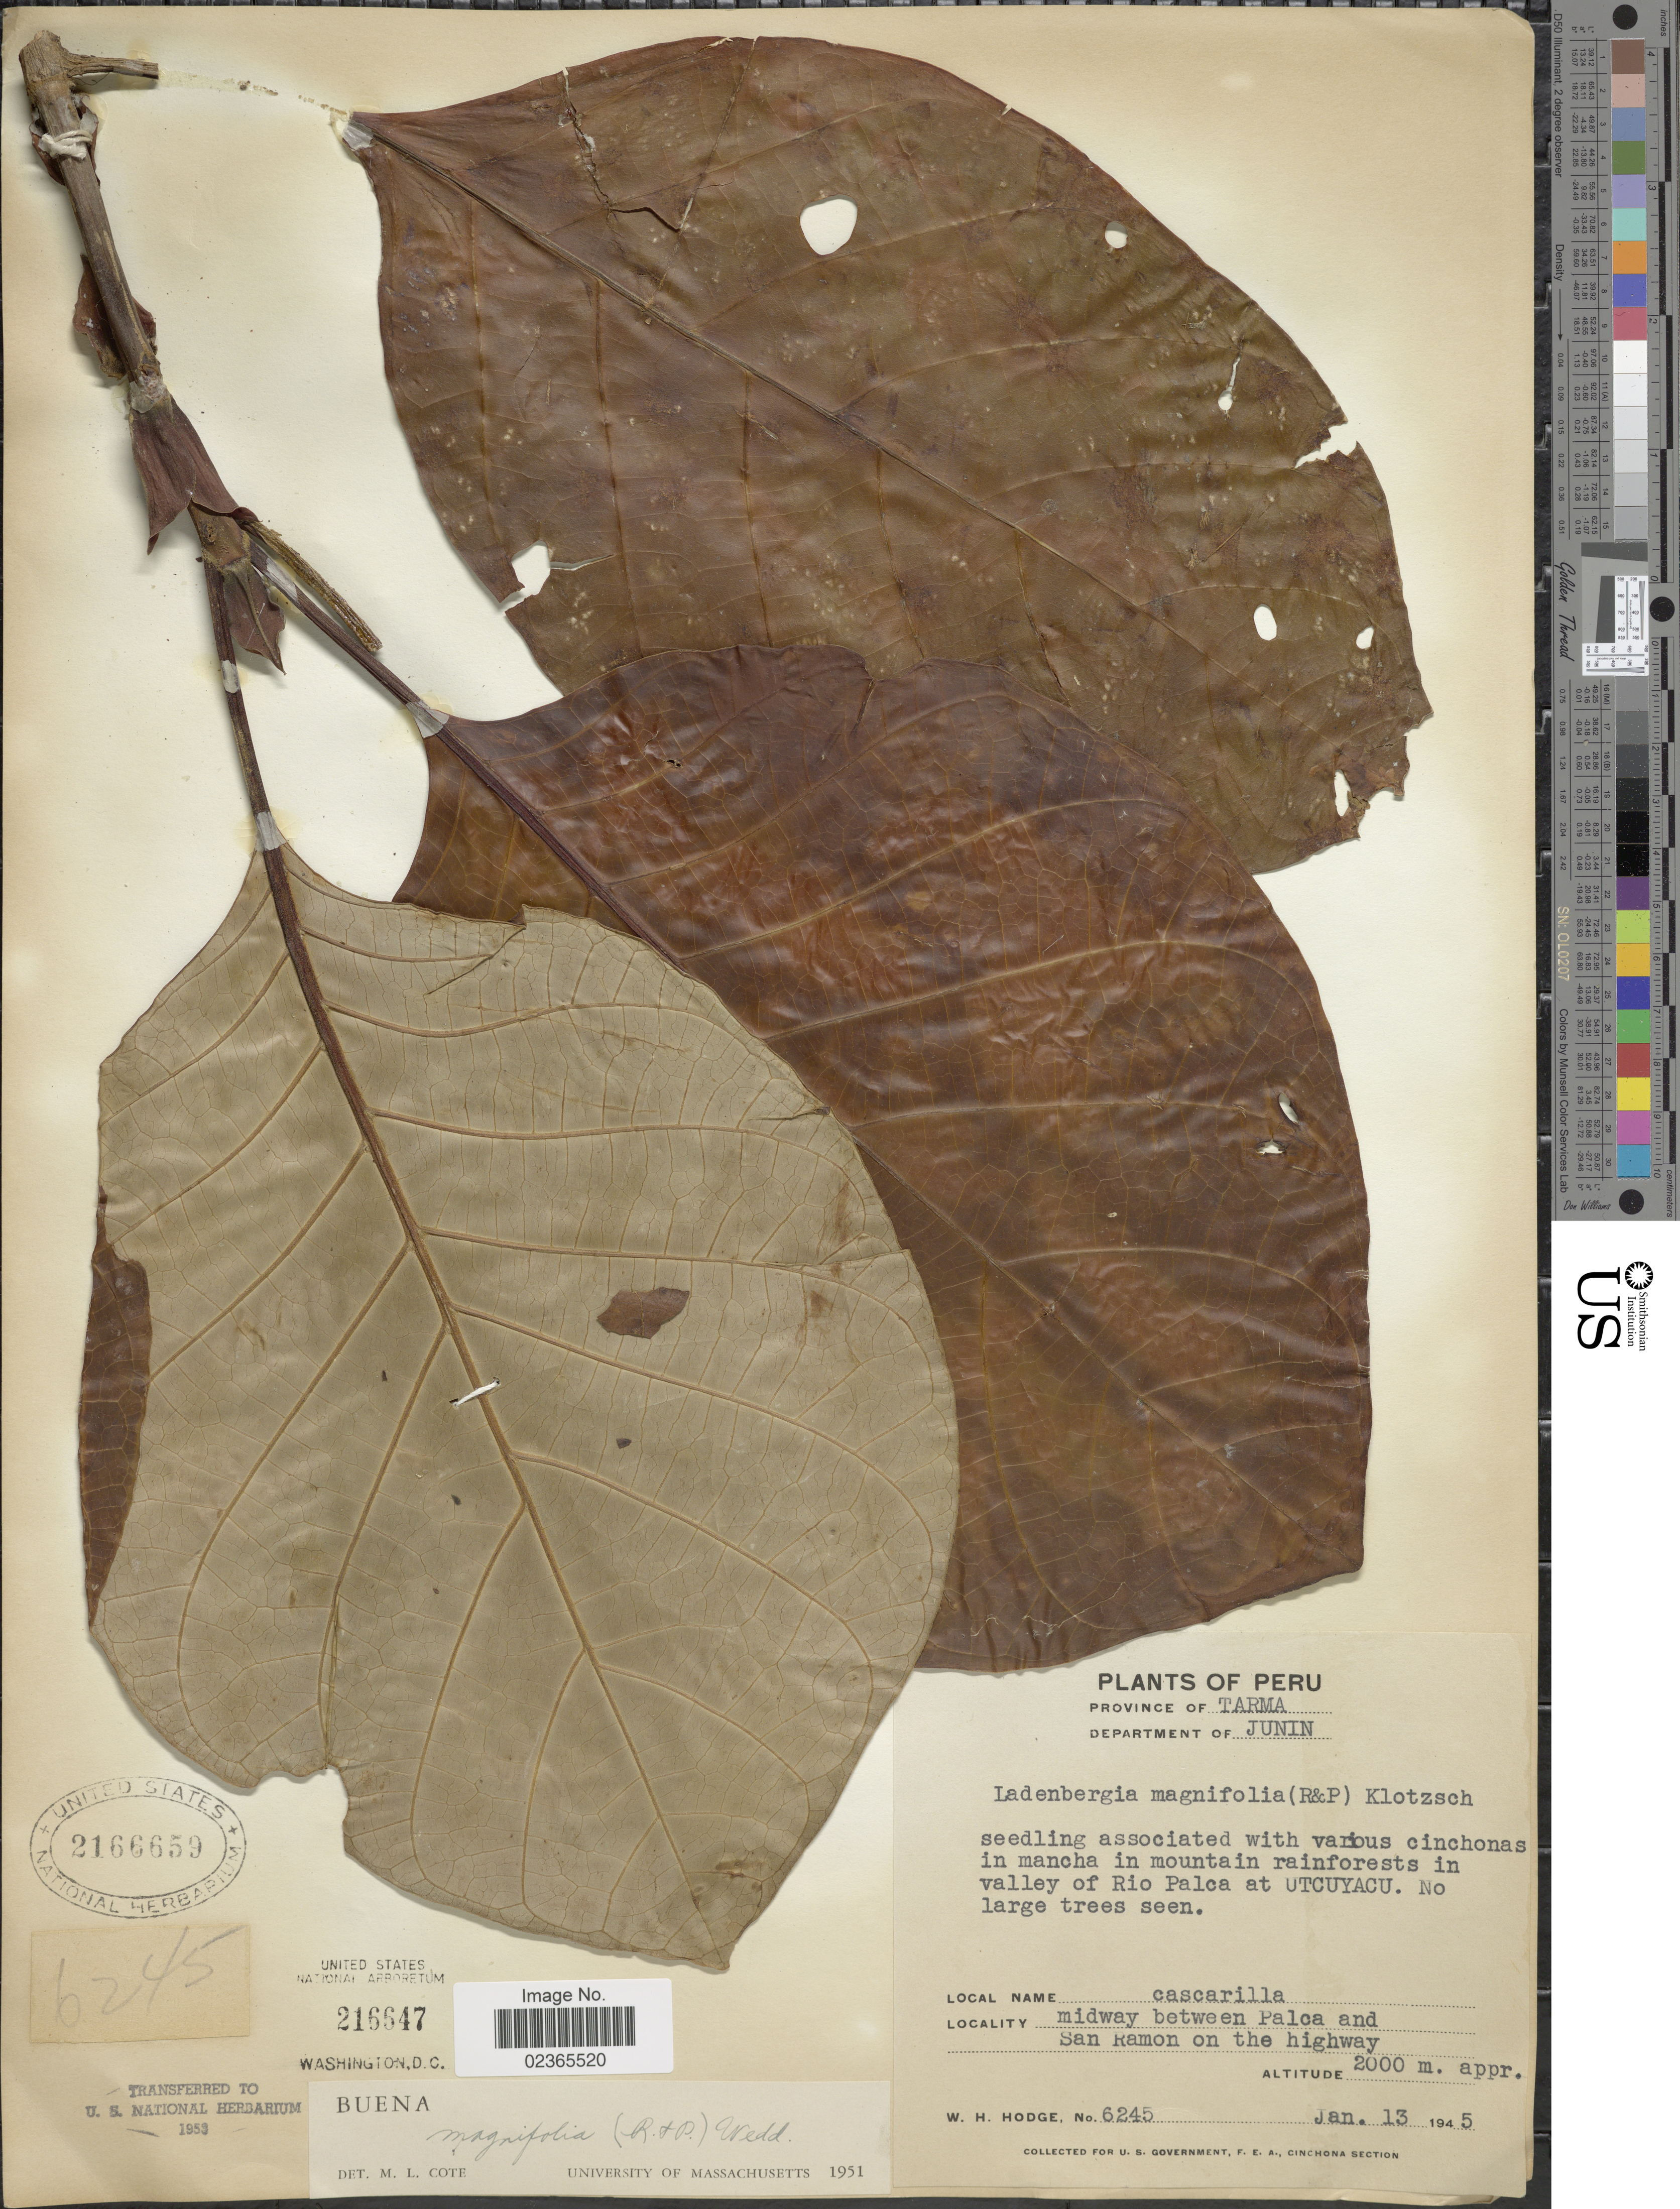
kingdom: Plantae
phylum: Tracheophyta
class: Magnoliopsida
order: Gentianales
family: Rubiaceae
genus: Ladenbergia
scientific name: Ladenbergia oblongifolia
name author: (Mutis) L. Andersson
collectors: W. Hodge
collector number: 6245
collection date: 1945-01-13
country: Peru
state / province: Junín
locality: Province of Tarma, mountain rainforests in valley of Rio Palca at Utcuyacu, midway between Palca and San Ramon on the highway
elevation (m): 2000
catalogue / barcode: US 2166659